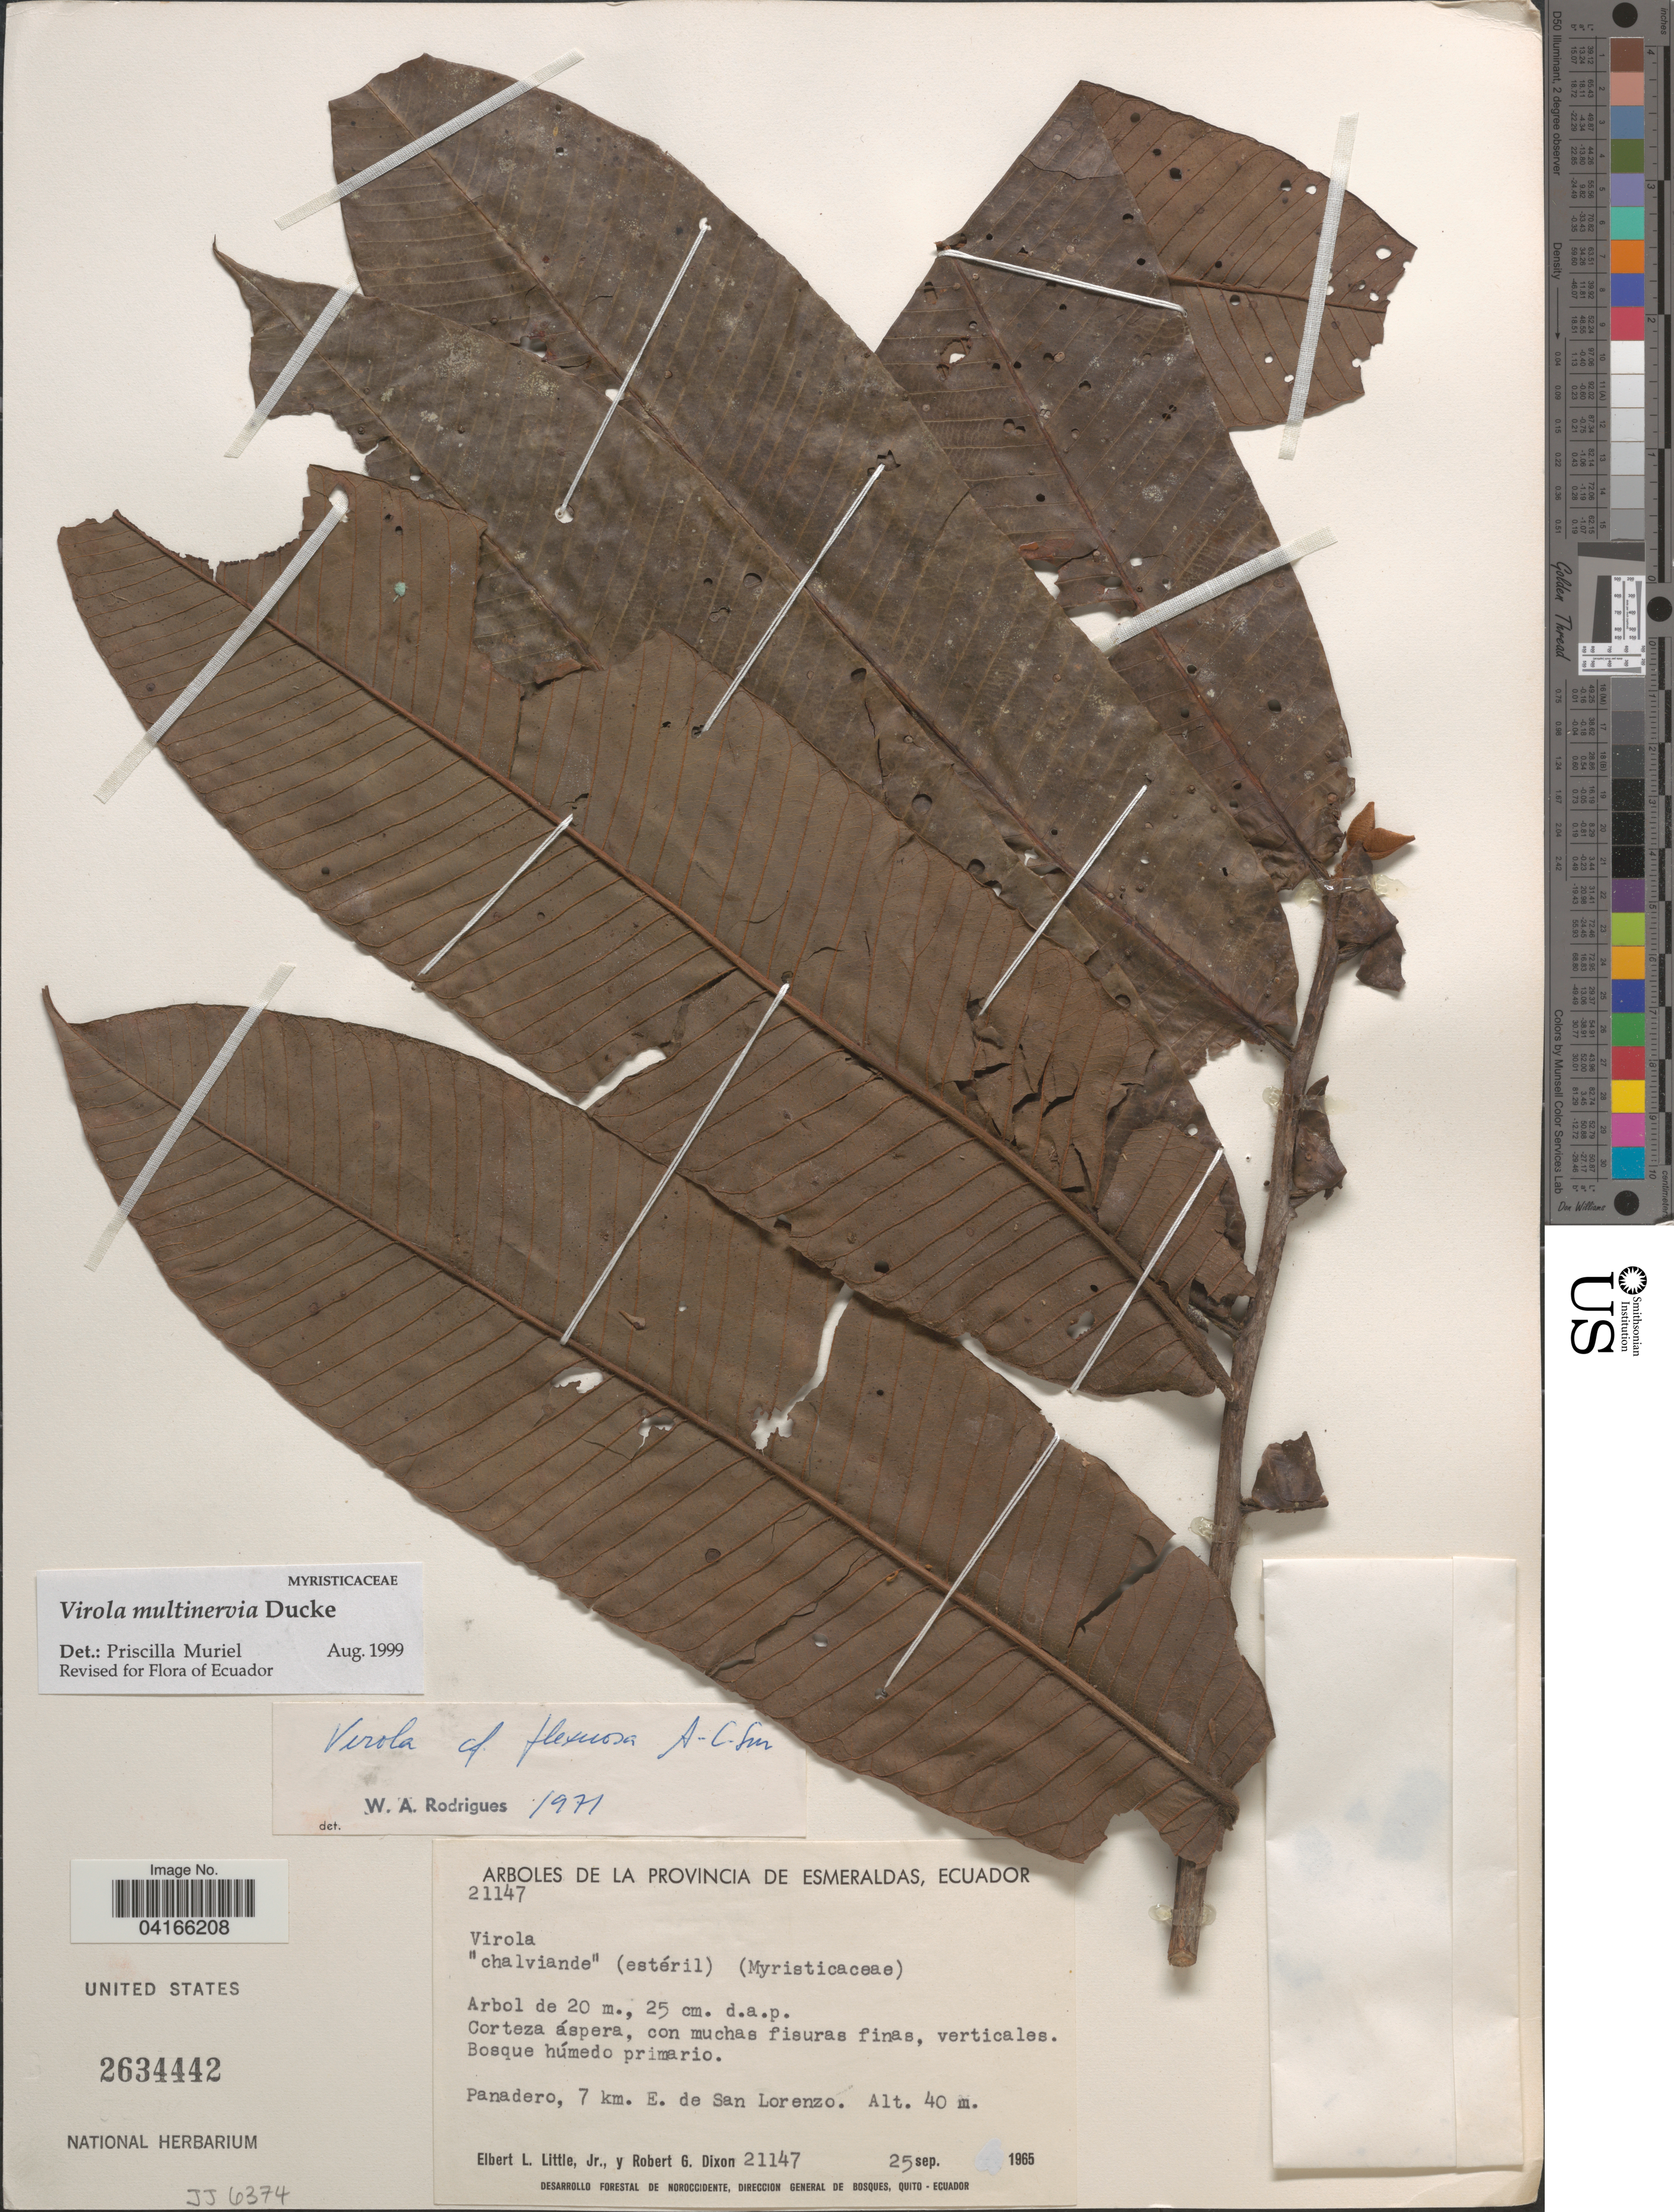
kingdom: Plantae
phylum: Tracheophyta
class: Magnoliopsida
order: Magnoliales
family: Myristicaceae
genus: Virola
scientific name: Virola multinervia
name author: Ducke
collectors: E. L. Little & R. G. Dixon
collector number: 21147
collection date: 1965-09-25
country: Ecuador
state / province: Esmeraldas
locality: Panadero, 7 km. E. de San Lorenzo.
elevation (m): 40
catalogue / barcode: US 2634442